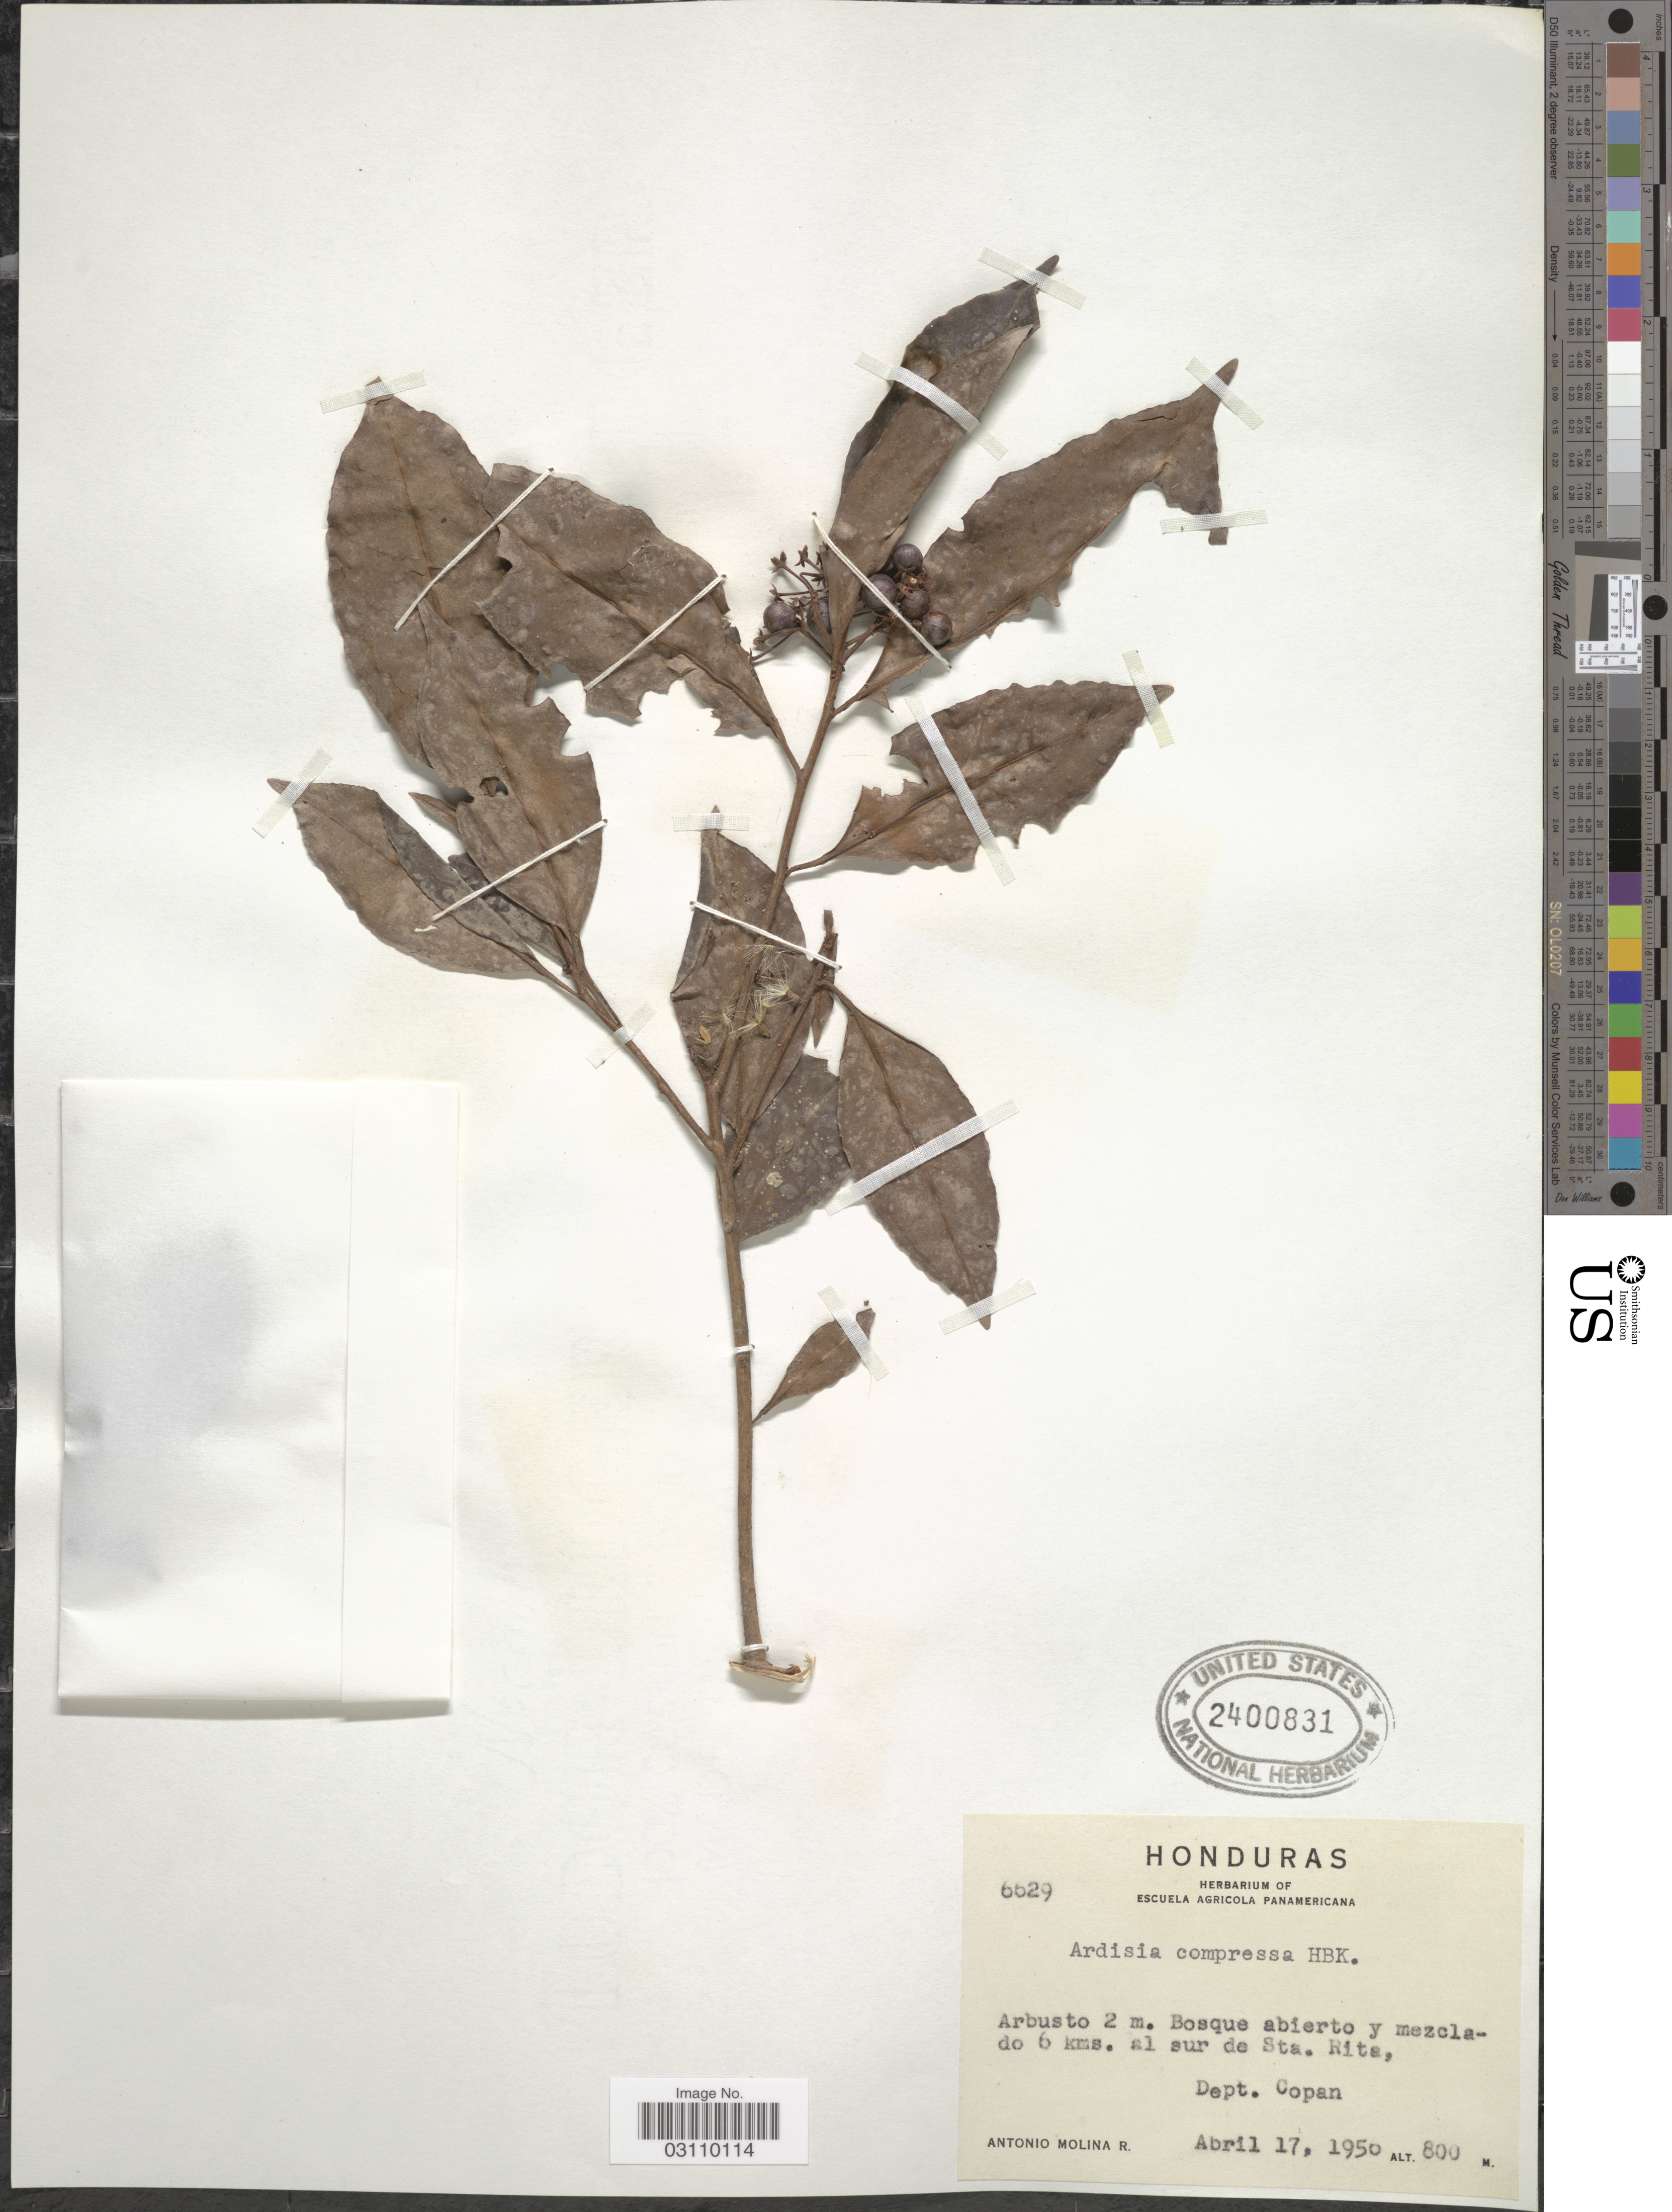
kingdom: Plantae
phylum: Tracheophyta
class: Magnoliopsida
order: Ericales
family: Primulaceae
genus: Ardisia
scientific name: Ardisia compressa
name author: Kunth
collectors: A. Molina R.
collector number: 6629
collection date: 1950-04-17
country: Honduras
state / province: Copán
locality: Bosque abierto y mezclado 6 kms. al sur de Sta. Rita, Dept. Copan.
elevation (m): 800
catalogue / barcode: US 2400831